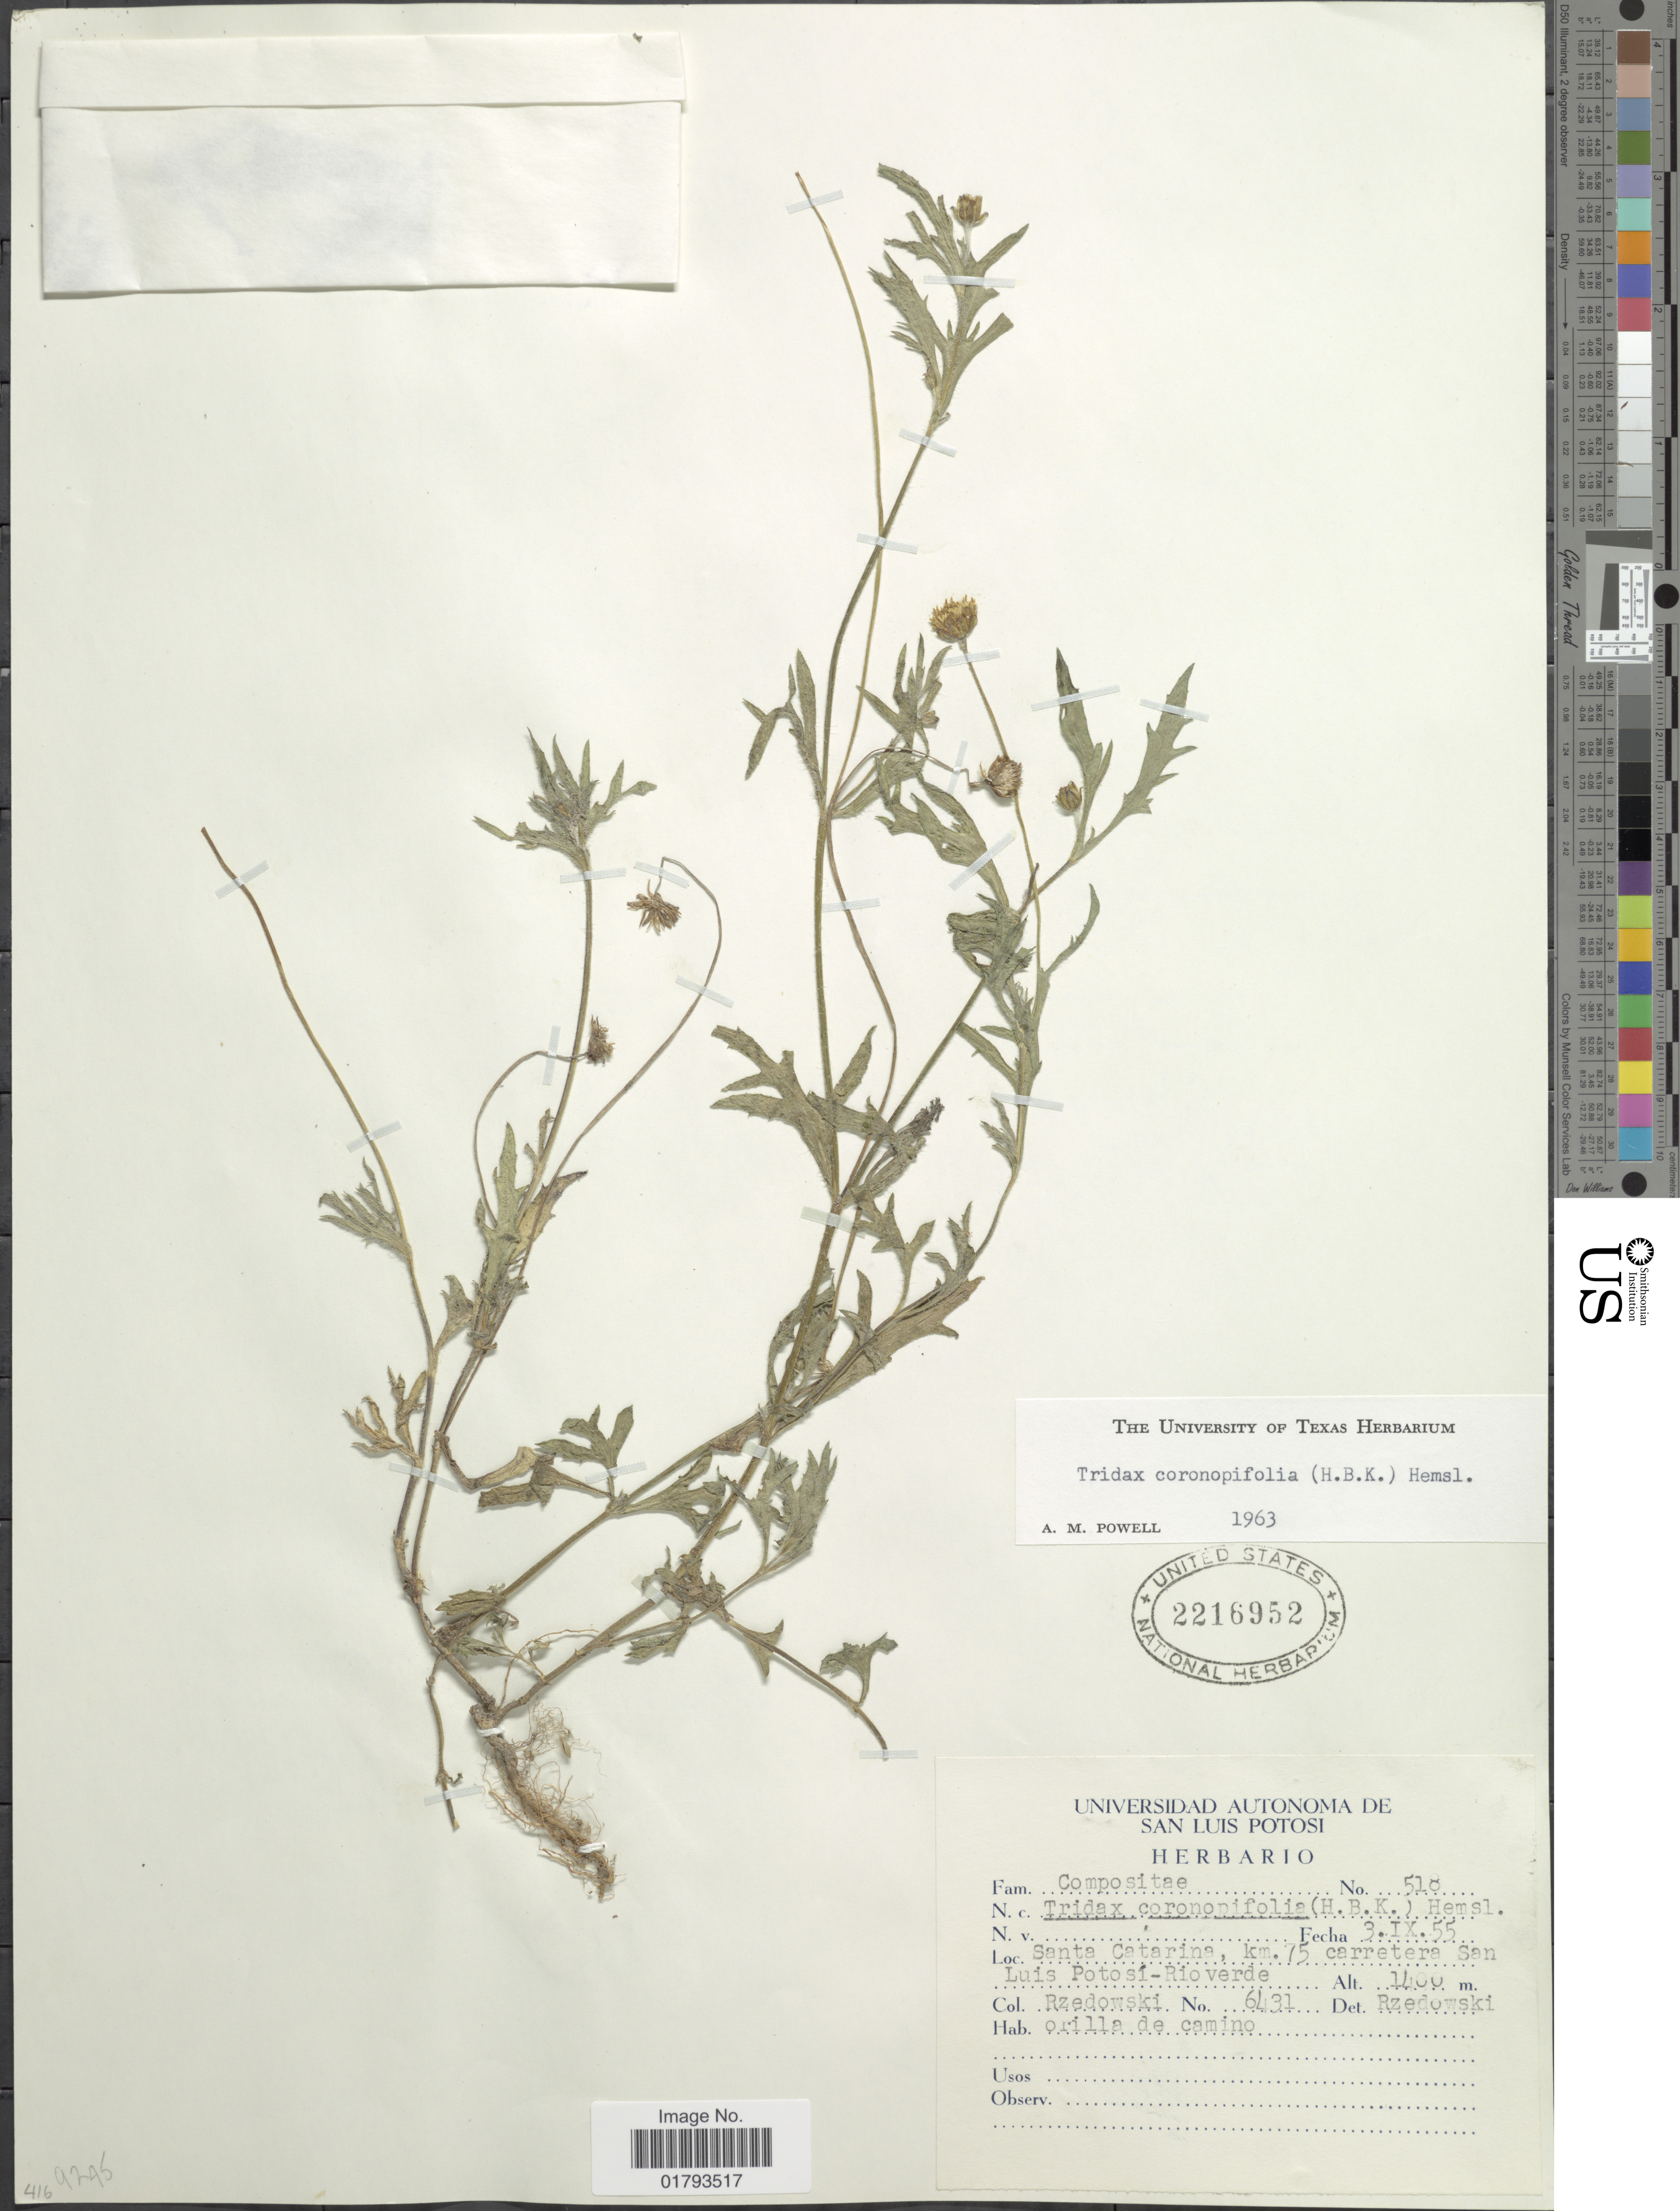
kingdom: Plantae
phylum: Tracheophyta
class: Magnoliopsida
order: Asterales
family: Asteraceae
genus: Tridax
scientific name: Tridax procumbens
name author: L.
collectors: Rzedowski, --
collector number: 6431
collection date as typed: Transcribed d/m/y: 3/9/55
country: Mexico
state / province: San Luis Potosí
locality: Santa Catarina, km 75 carretera San Luis Potosi- Rio verde.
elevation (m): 1400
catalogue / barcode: US 2216952